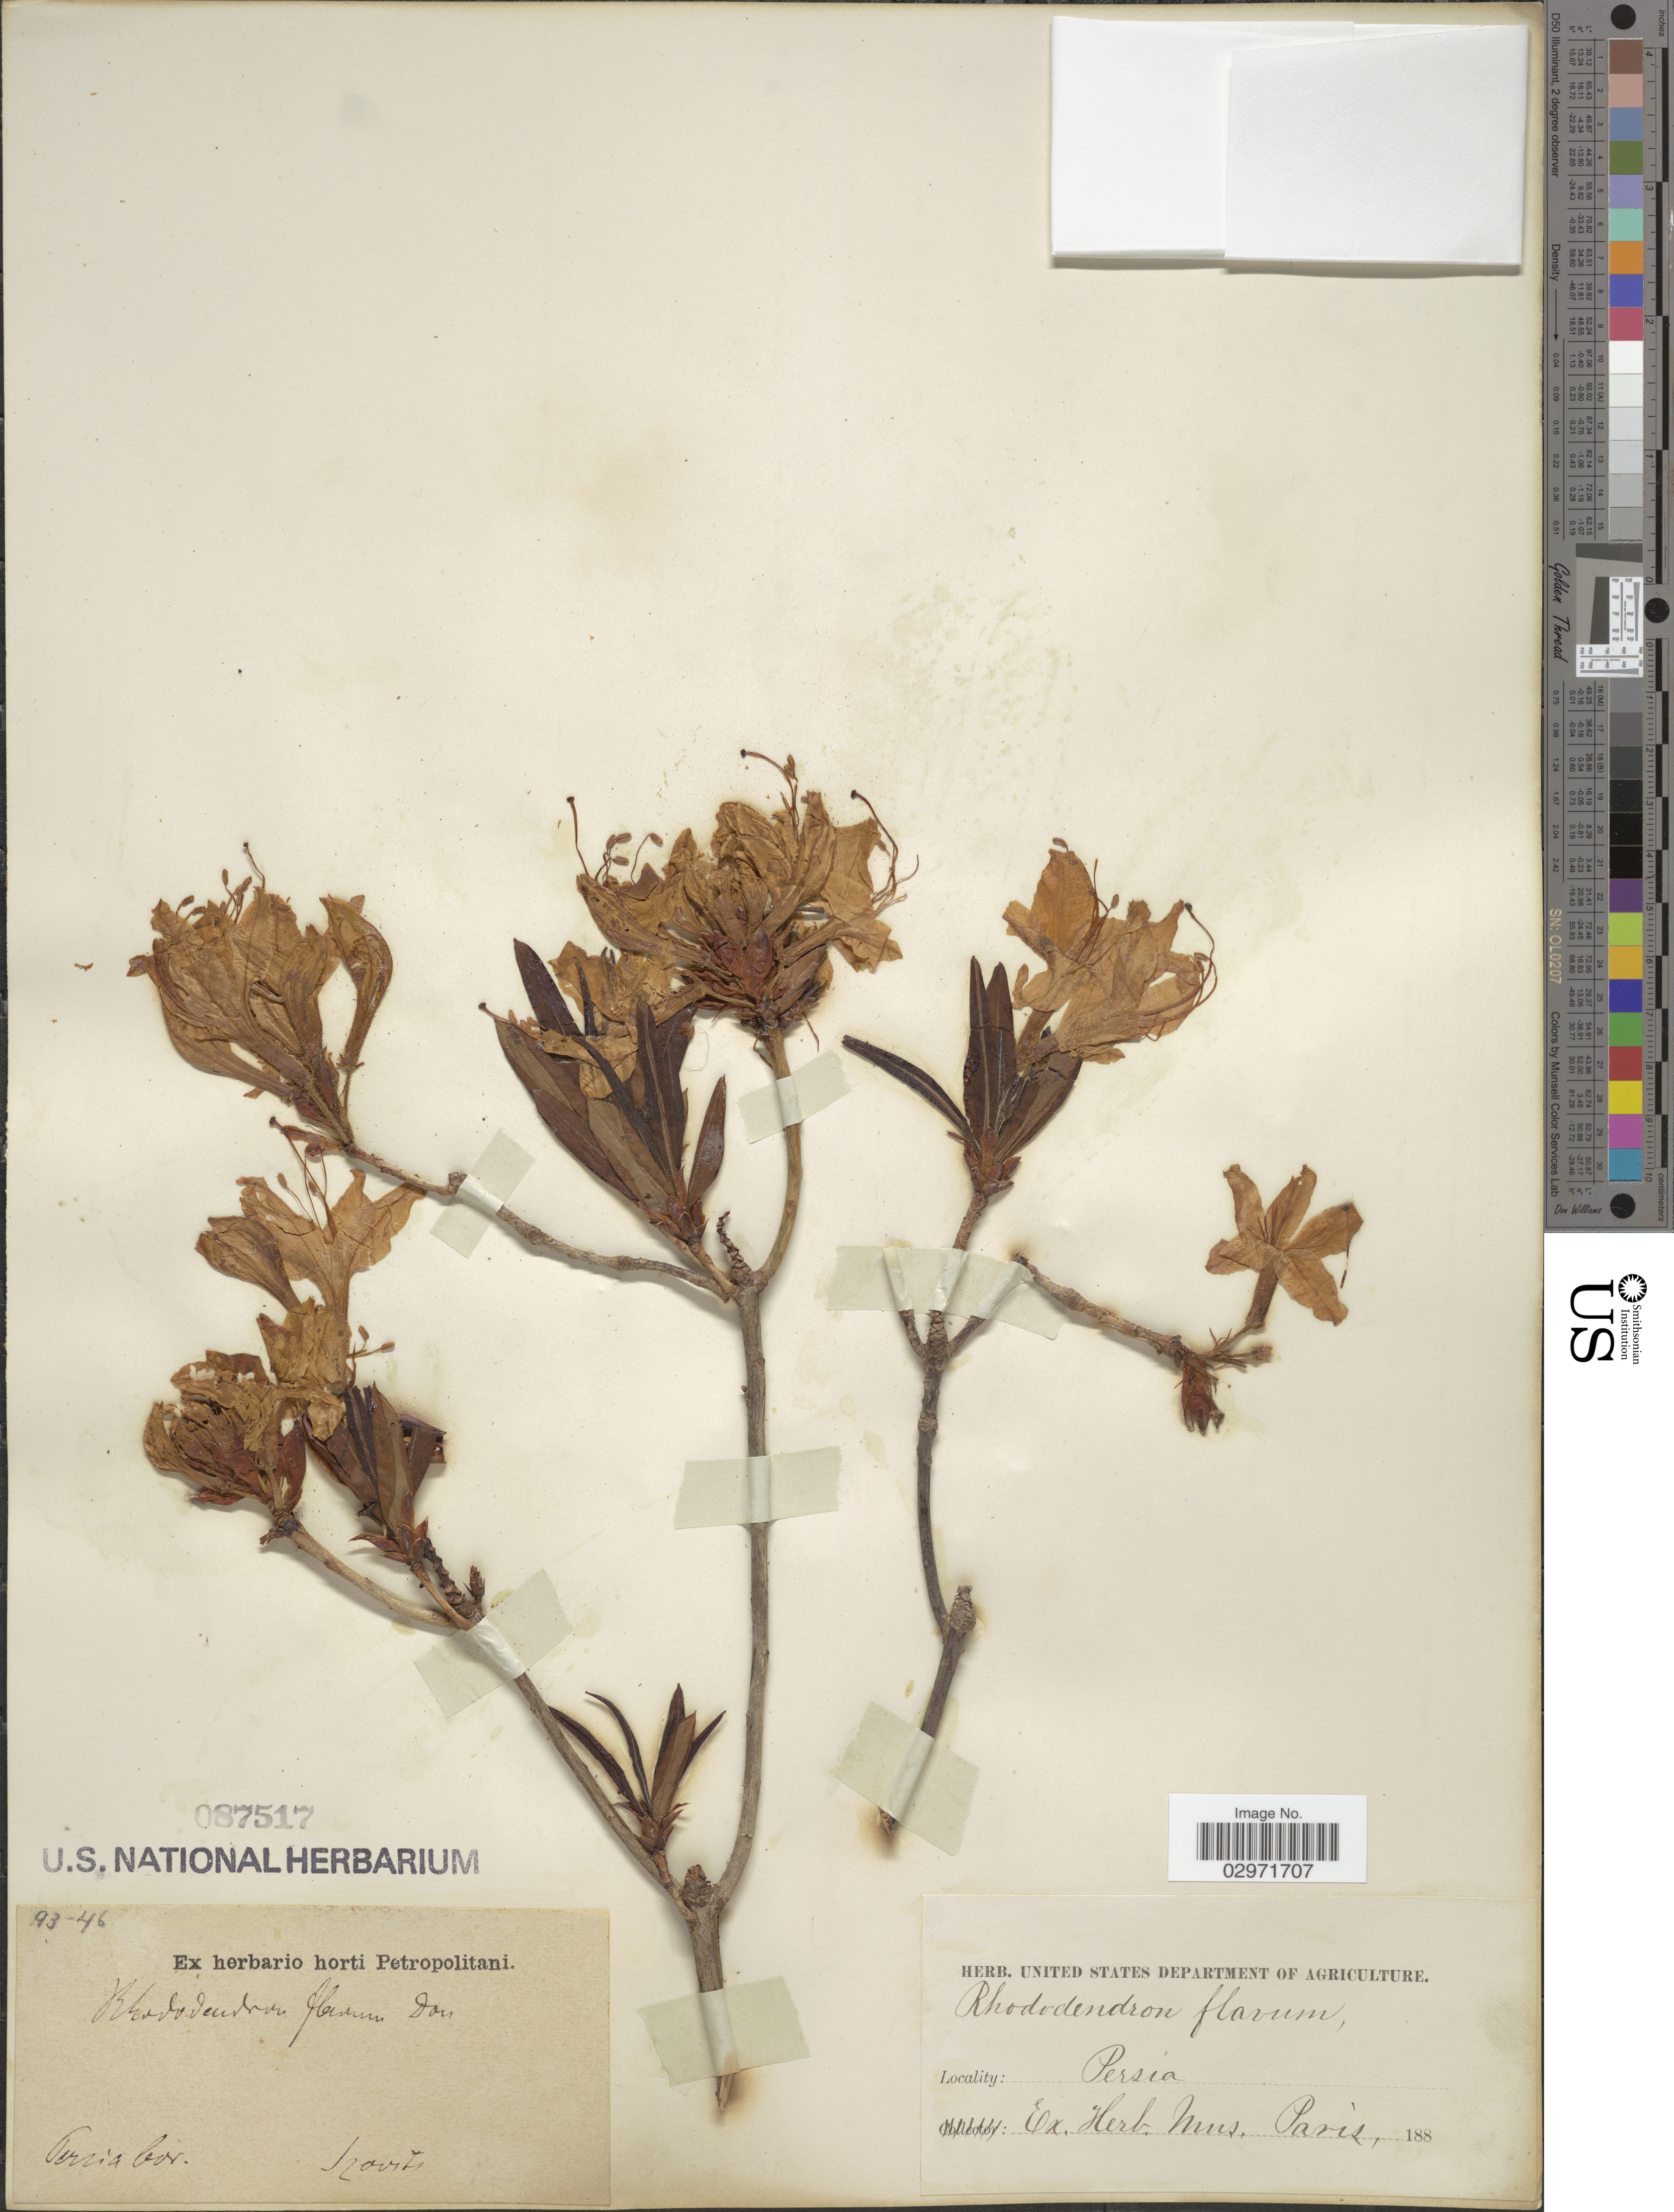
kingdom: Plantae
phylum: Tracheophyta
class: Magnoliopsida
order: Ericales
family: Ericaceae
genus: Rhododendron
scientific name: Rhododendron luteum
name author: Sweet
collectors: Szovits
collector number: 93-46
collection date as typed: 188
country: Iran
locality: Persia bor.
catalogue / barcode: US 87517